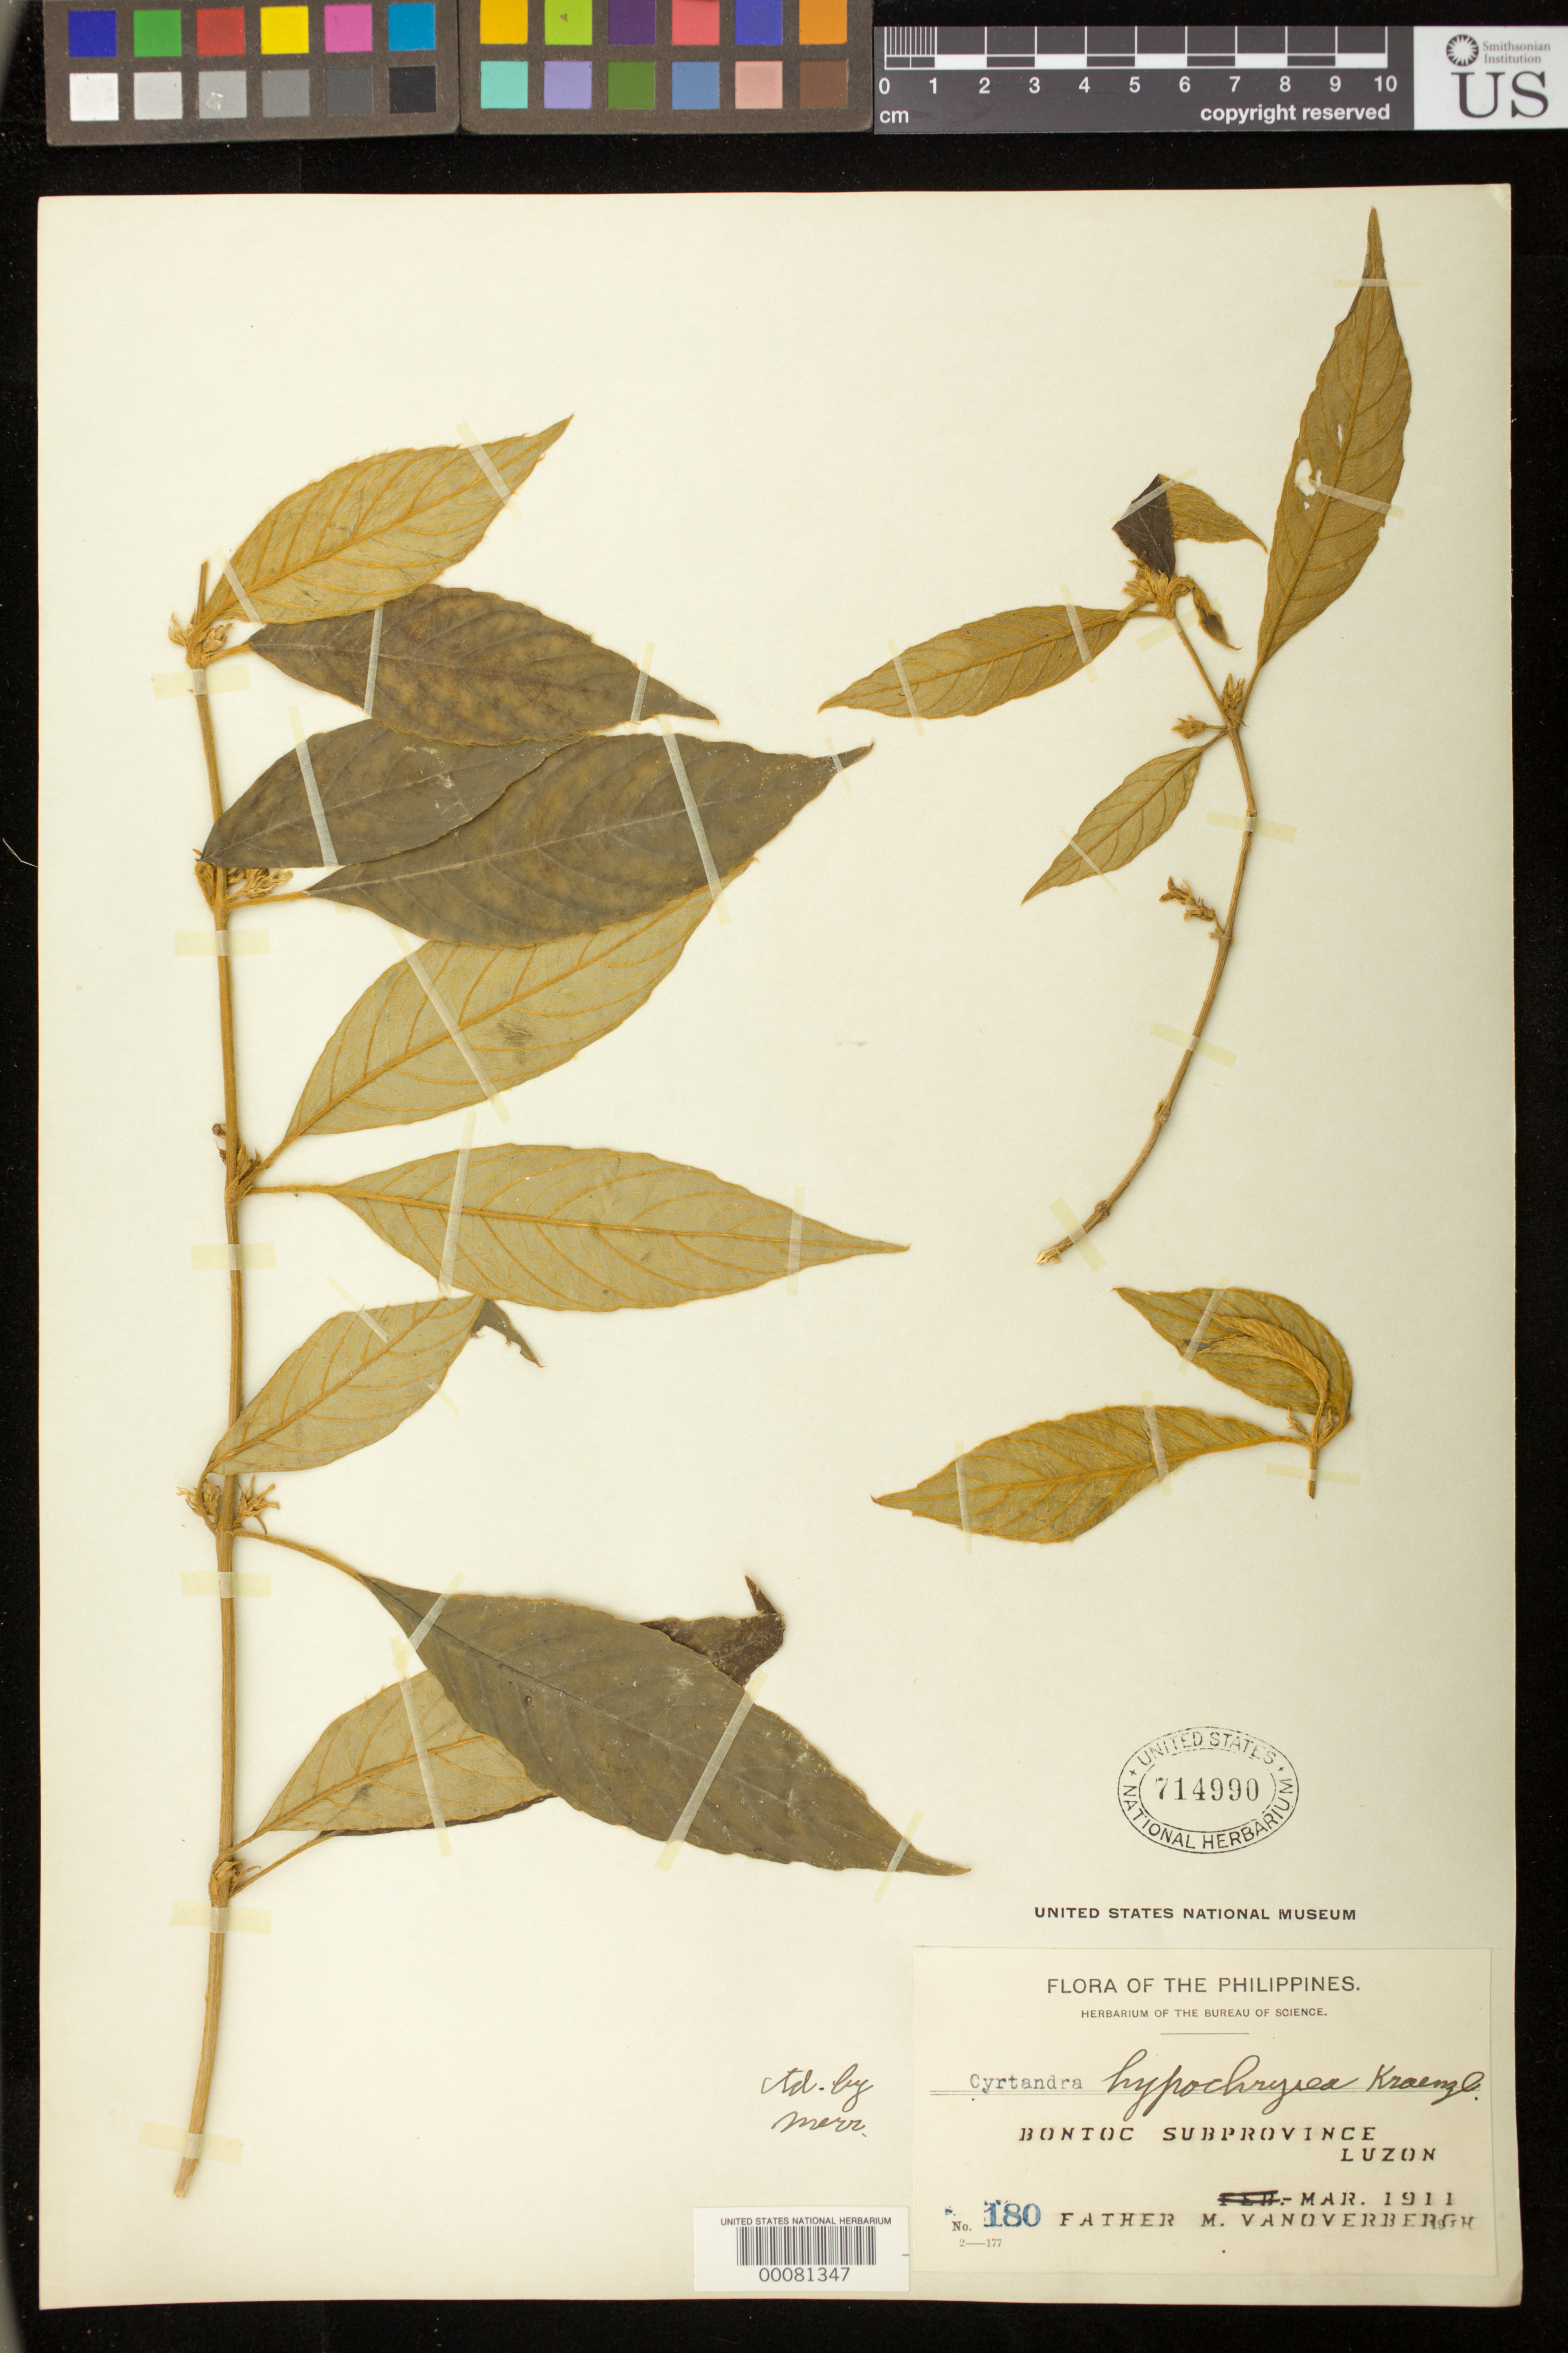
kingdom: Plantae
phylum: Tracheophyta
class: Magnoliopsida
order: Lamiales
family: Gesneriaceae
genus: Cyrtandra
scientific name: Cyrtandra hypochrysea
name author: Kraenzl.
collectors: M. Vanoverbergh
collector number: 180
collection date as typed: Mar 1911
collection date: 1911-03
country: Philippines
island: Luzon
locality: Bontoc subprovince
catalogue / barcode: US 714990